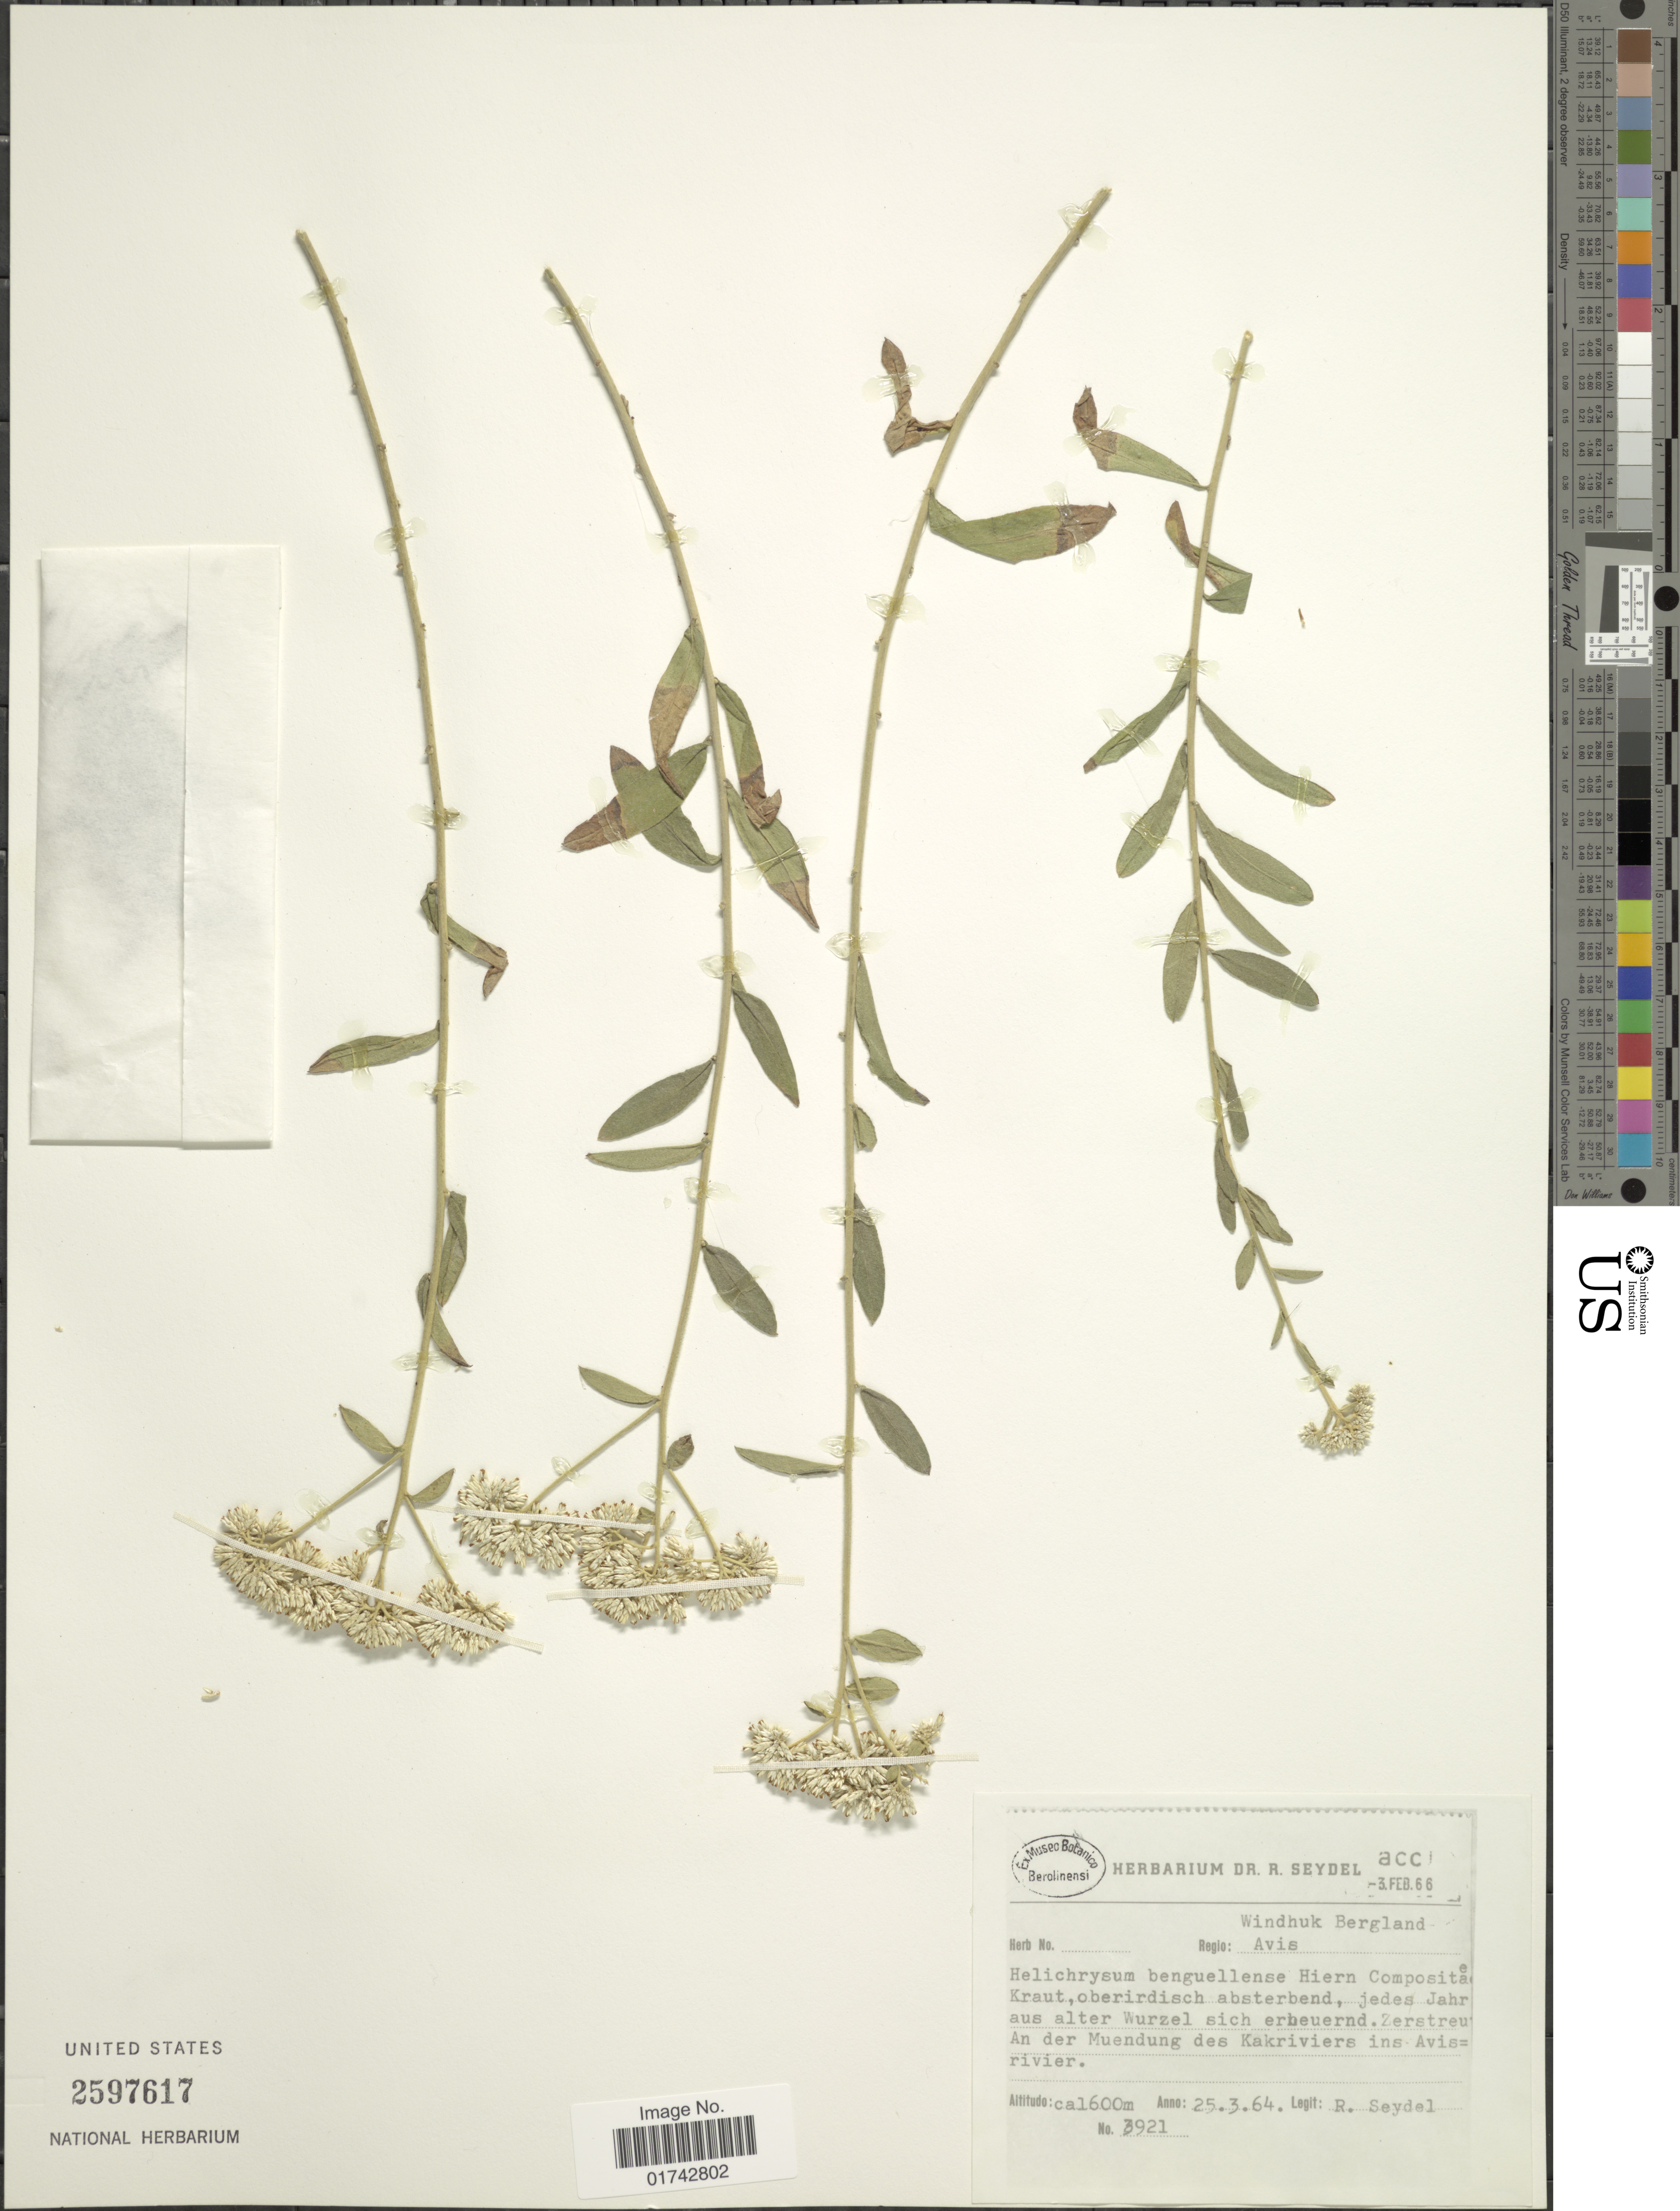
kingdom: Plantae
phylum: Tracheophyta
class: Magnoliopsida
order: Asterales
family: Asteraceae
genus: Helichrysum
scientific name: Helichrysum benguellense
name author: Hiern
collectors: R. Seydel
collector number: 3921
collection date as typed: Transcribed d/m/y: 25/3/64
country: Namibia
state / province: Khomas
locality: Regio: Avis. Windhuk [Windhoek] Bergland. Zerstreut. An der Muendung des Kakriviers ins Avis=rivier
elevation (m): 1600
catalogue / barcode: US 2597617